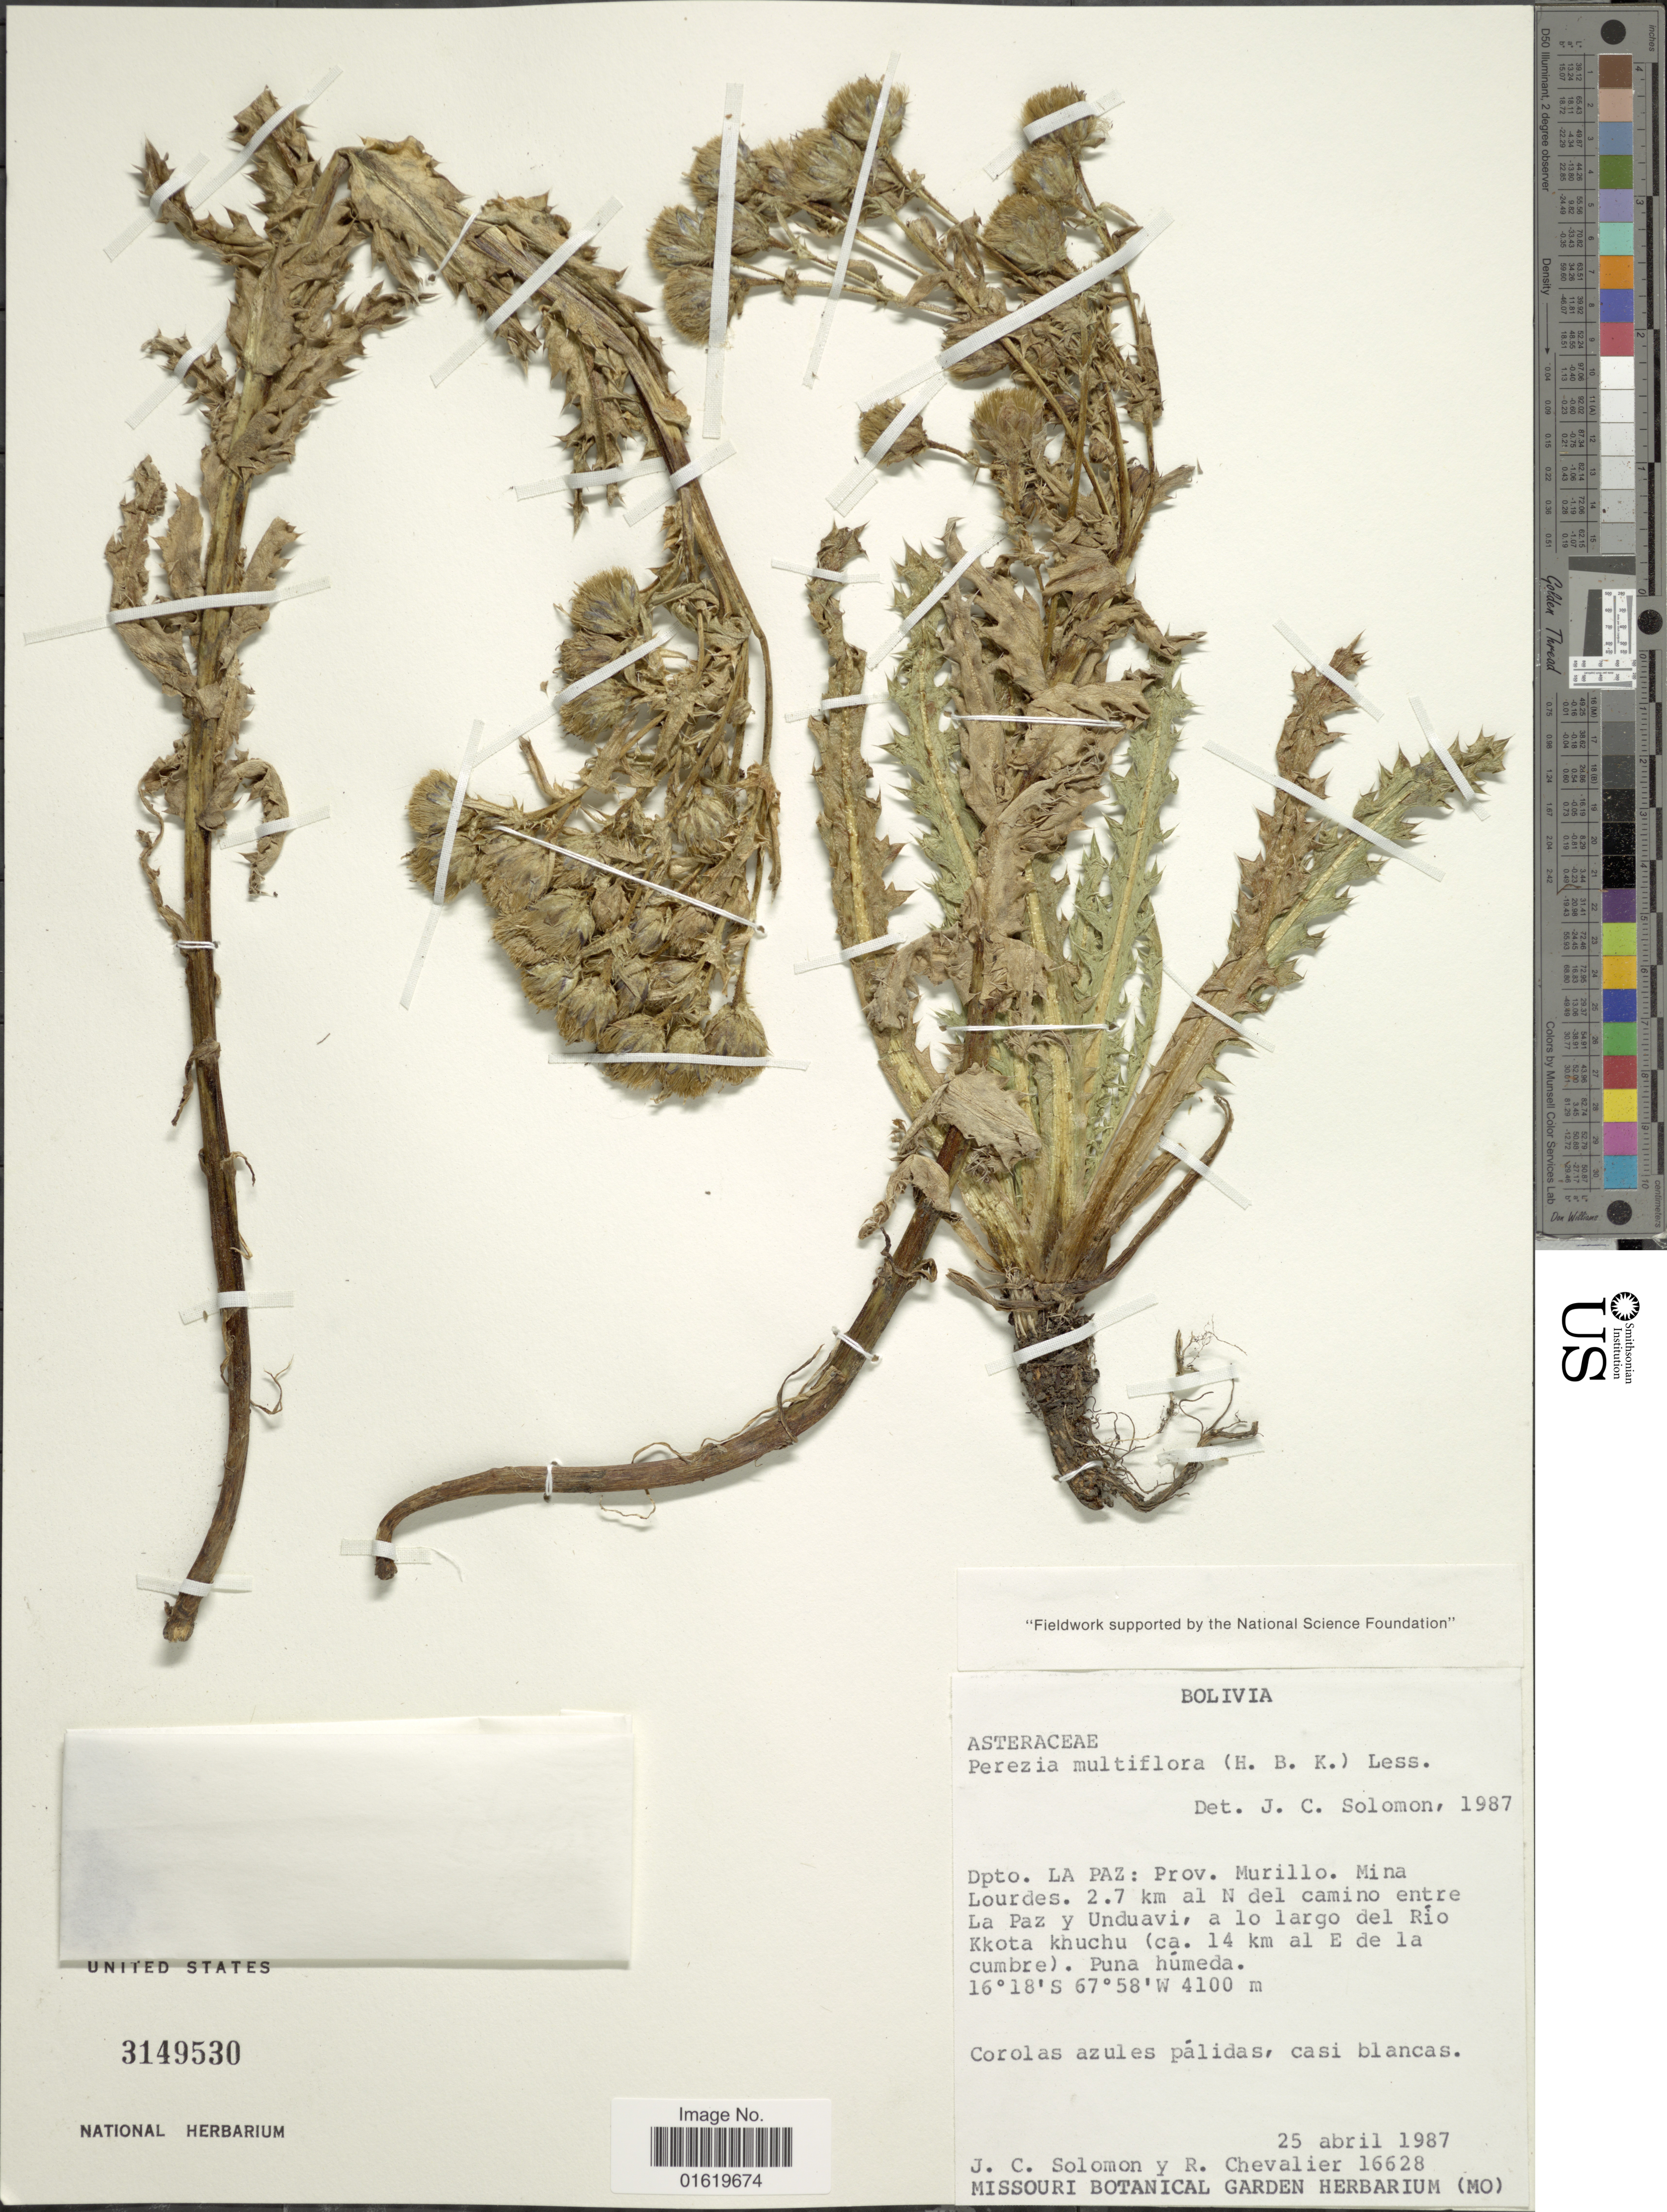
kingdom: Plantae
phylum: Tracheophyta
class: Magnoliopsida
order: Asterales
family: Asteraceae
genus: Perezia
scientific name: Perezia multiflora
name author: Less.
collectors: J. C. Solomon & R. C. Chevalier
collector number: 16628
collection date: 1987-04-25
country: Bolivia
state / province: La Paz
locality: Dpto. La Paz: Prov. Murillo. Mina Lourdes. 2.7 km al N del camino entre La Paz y Unduavi, a lo largo del Rio Kkota khuchu (ca. 14 km al E de la cumbre). Puna humeda.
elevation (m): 4100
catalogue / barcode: US 3149530